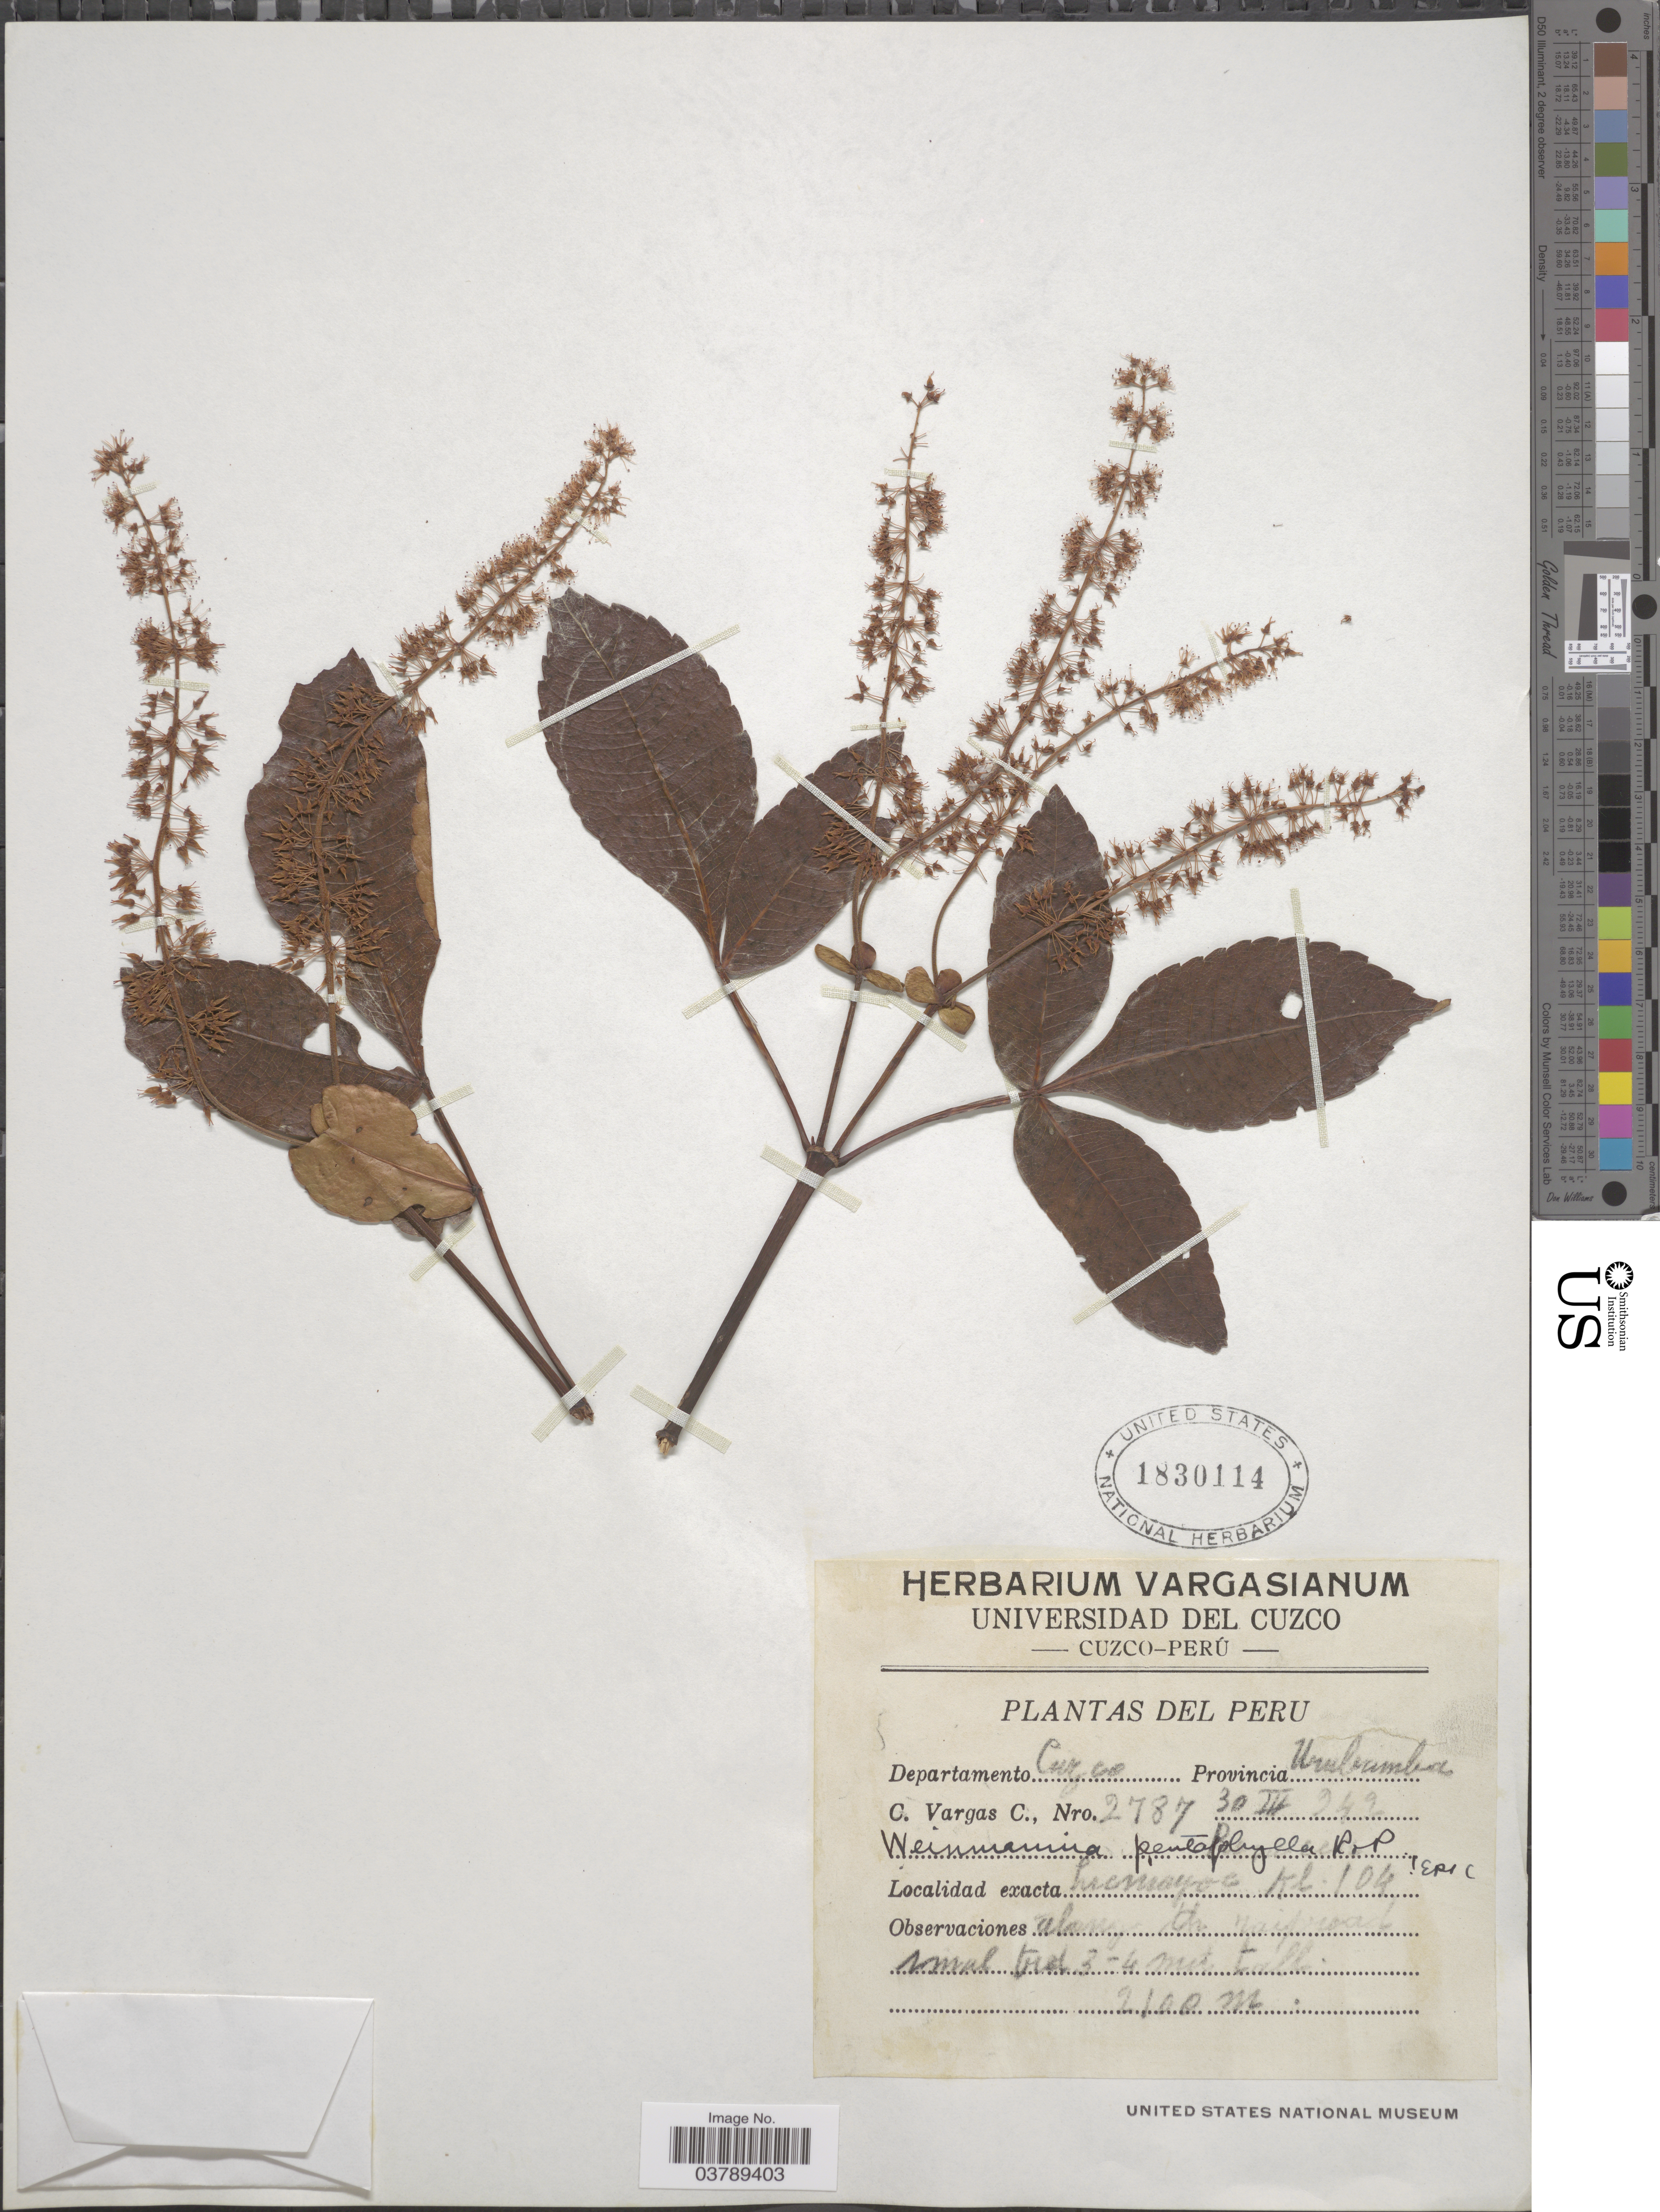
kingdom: Plantae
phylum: Tracheophyta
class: Magnoliopsida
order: Oxalidales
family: Cunoniaceae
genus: Weinmannia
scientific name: Weinmannia pentaphylla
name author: Ruiz & Pav.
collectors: C. Vargas Calderón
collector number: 2787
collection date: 1942-03-30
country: Peru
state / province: Cusco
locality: Departamento Cuzco, Provincia Urubamba. Licmayoc* Kl. 104.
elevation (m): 2100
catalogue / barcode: US 1830114